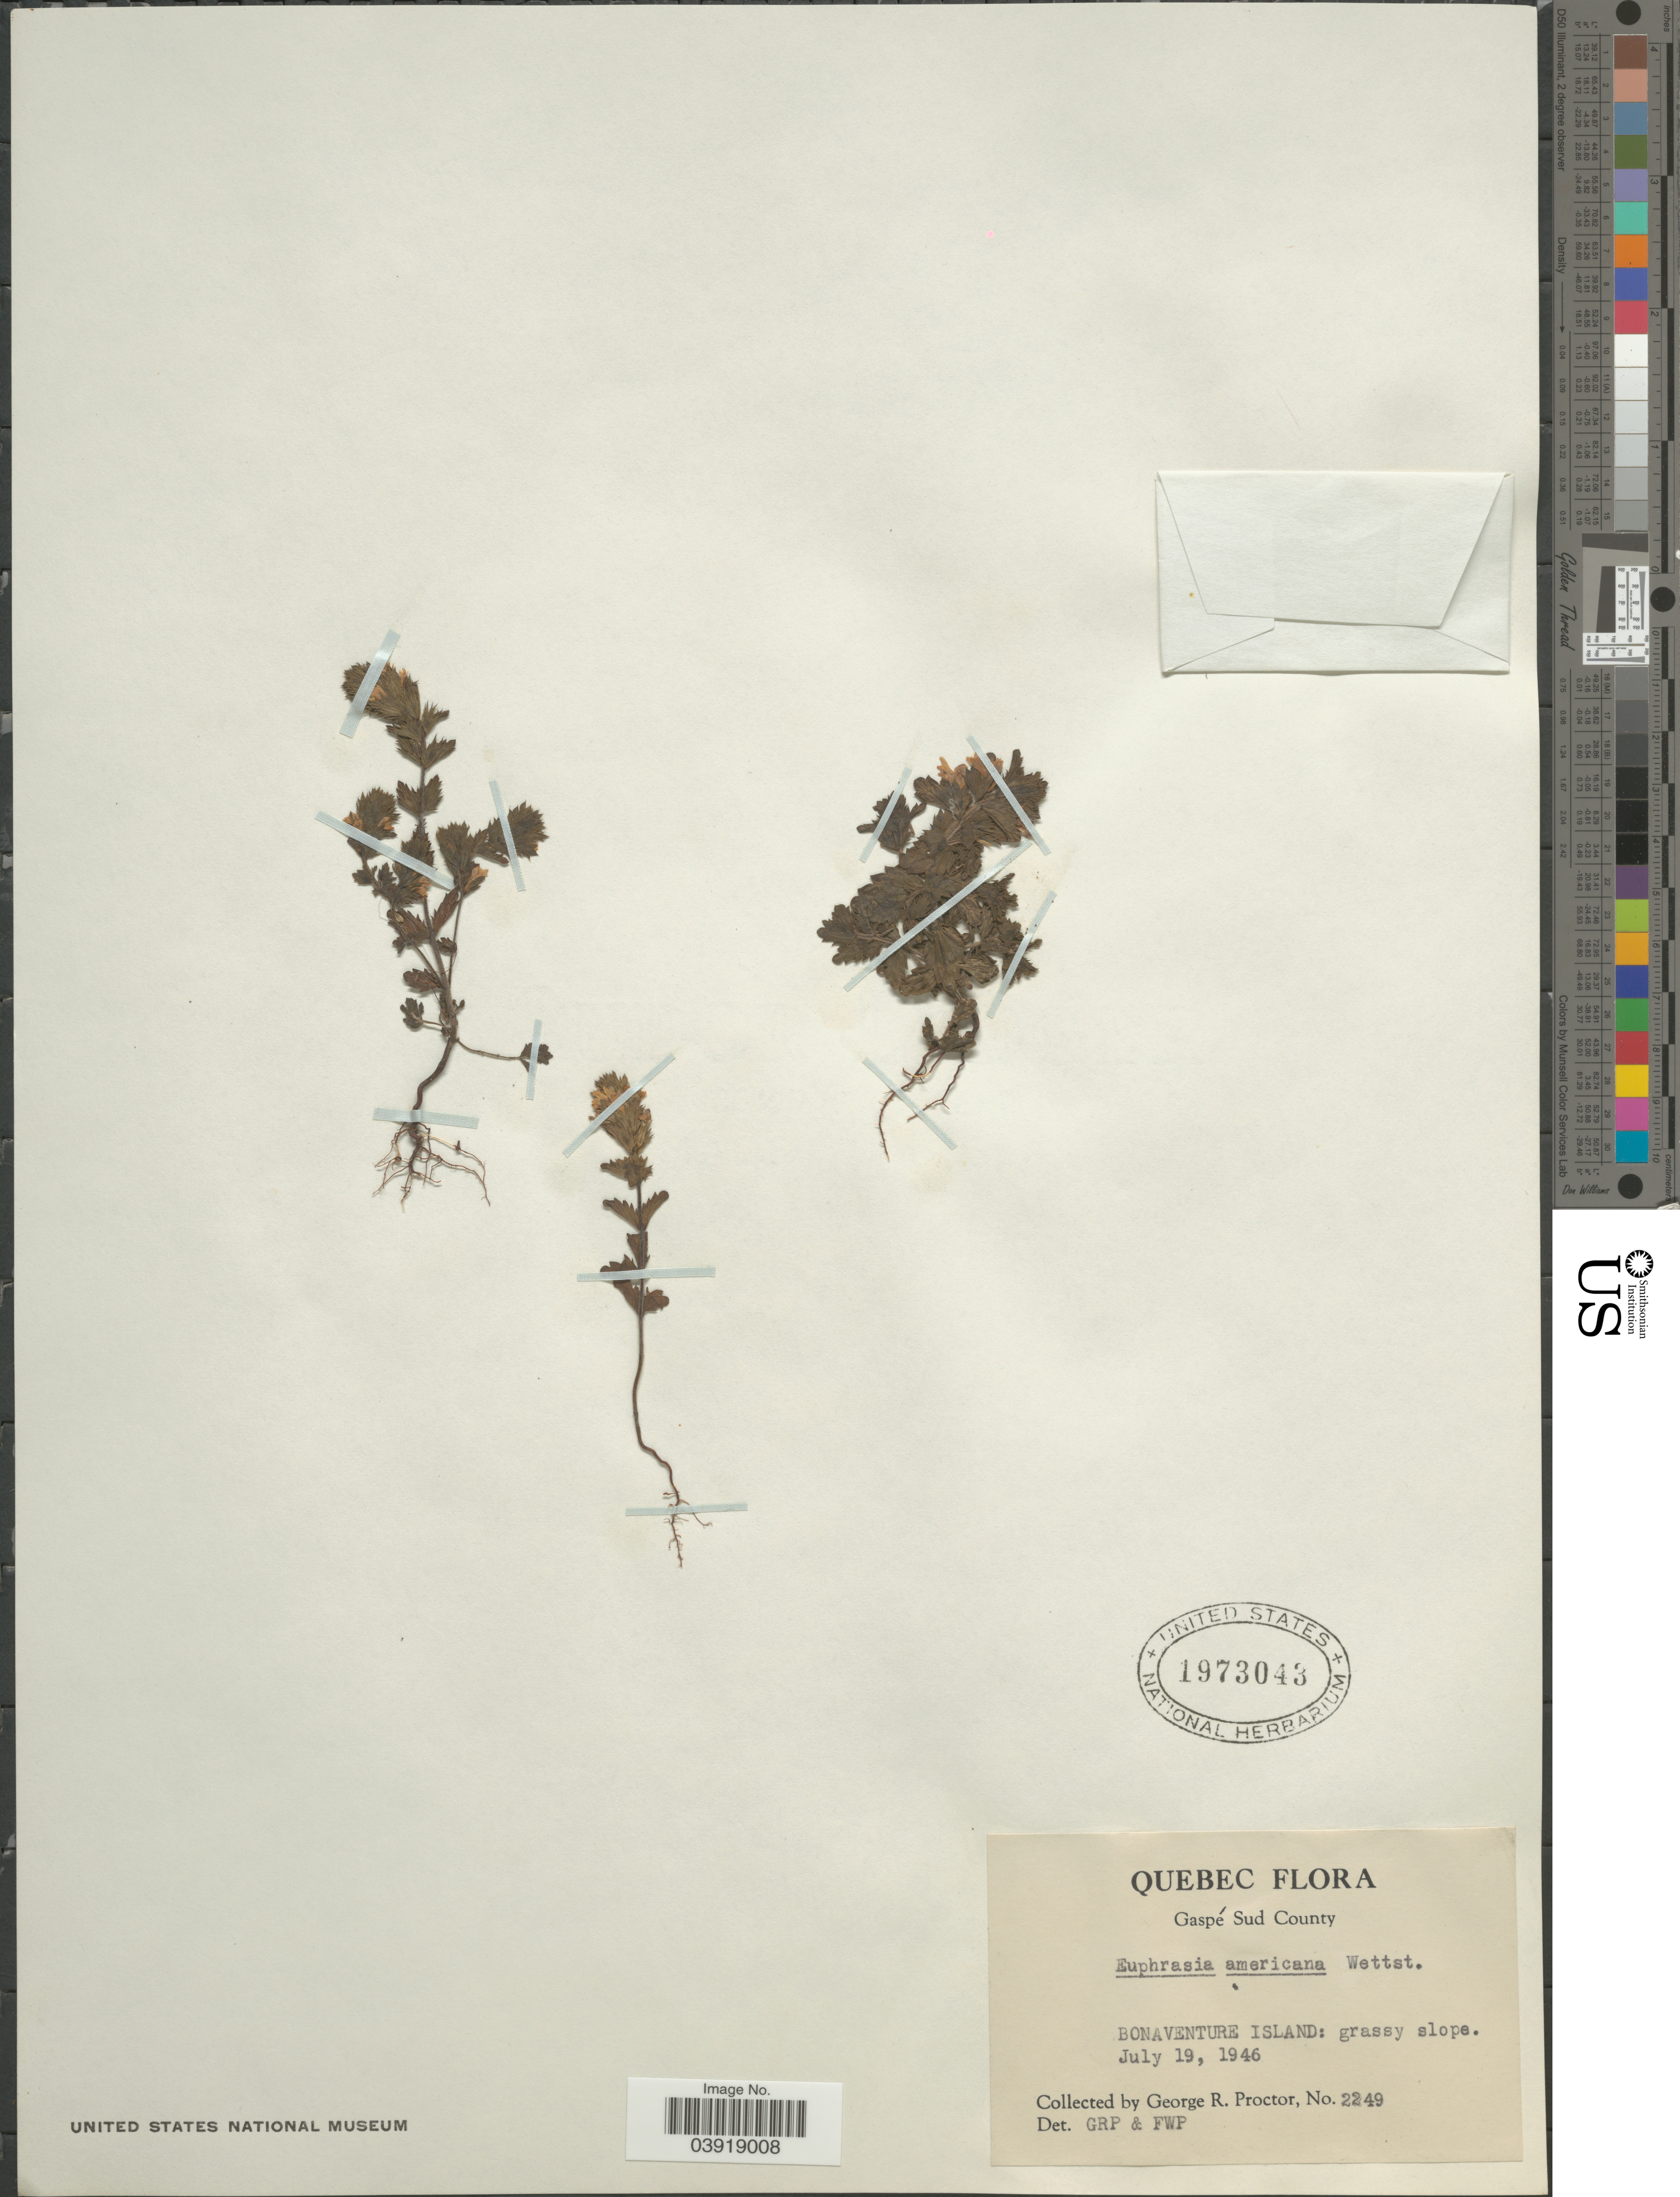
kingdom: Plantae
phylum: Tracheophyta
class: Magnoliopsida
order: Lamiales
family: Orobanchaceae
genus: Euphrasia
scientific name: Euphrasia americana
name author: Wettst.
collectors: G. R. Proctor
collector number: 2249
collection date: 1946-07-19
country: Canada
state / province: Quebec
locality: Gaspé Sud County. Bonaventure Island.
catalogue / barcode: US 1973043